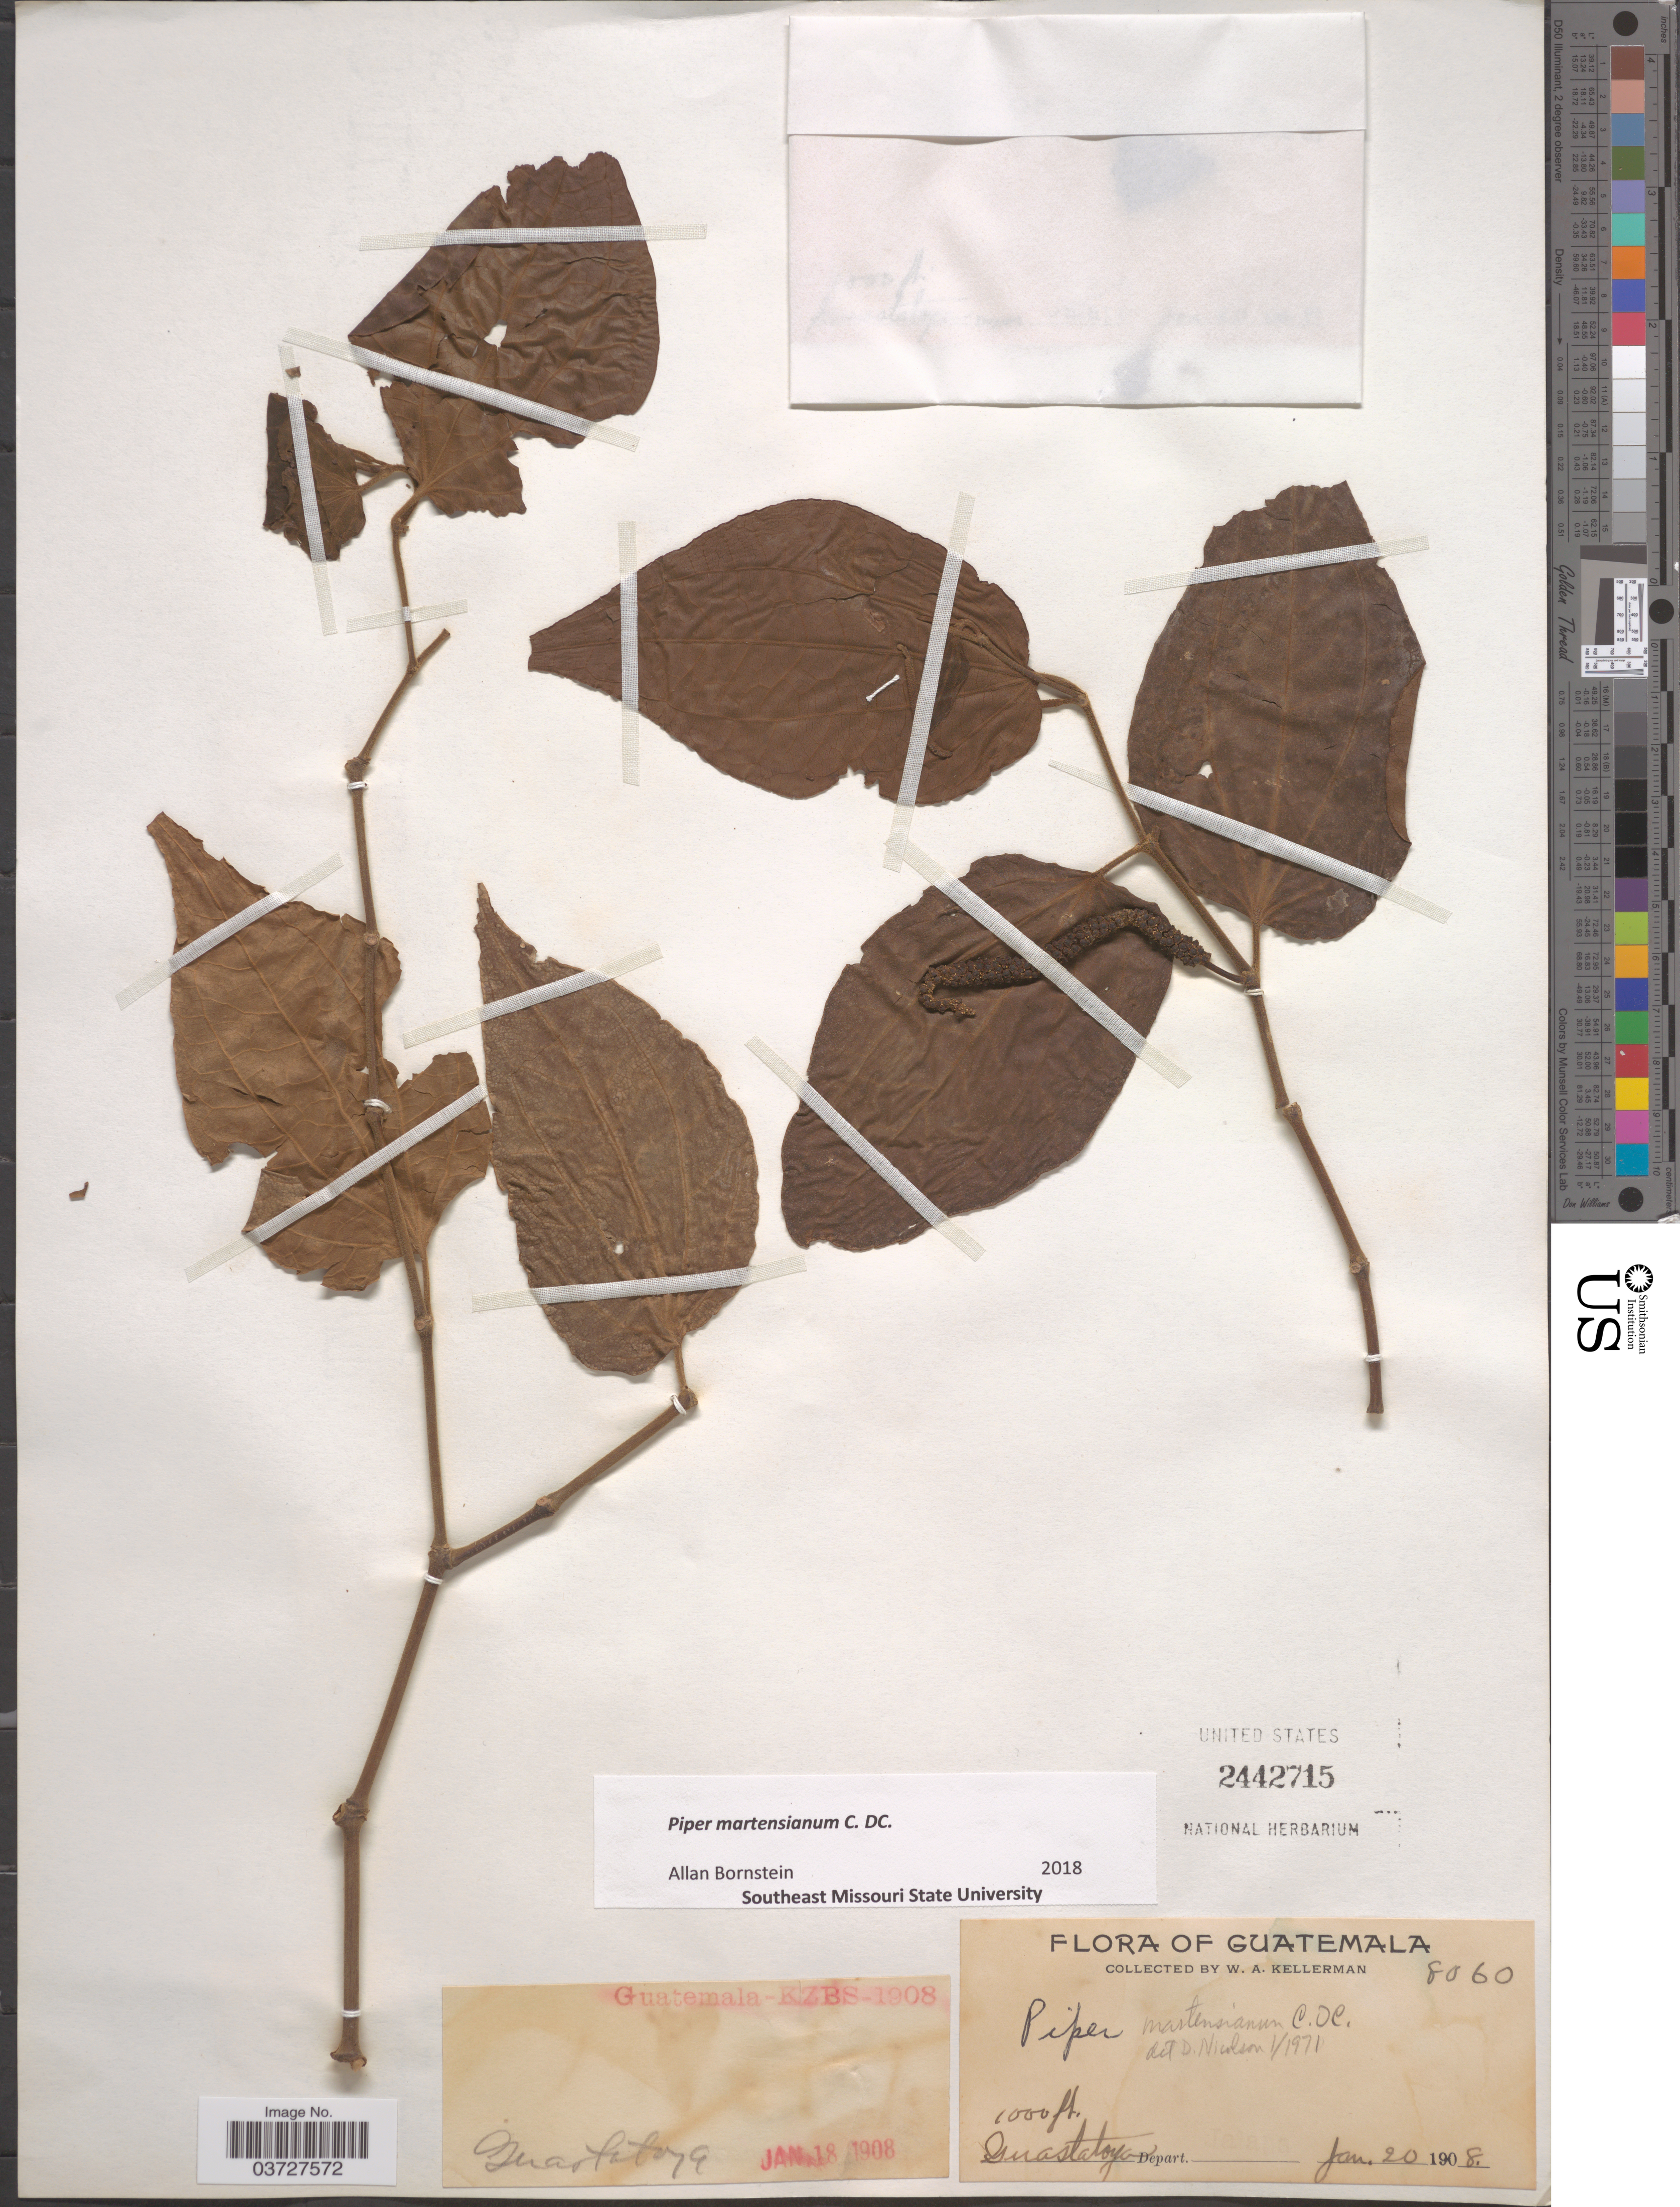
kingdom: Plantae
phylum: Tracheophyta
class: Magnoliopsida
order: Piperales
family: Piperaceae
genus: Piper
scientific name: Piper martensianum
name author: C. DC.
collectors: W. Kellerman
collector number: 8060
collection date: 1908-01-20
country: Guatemala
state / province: Jalapa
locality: Guastatoya. Depart. Jalapa.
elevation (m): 305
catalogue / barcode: US 2442715